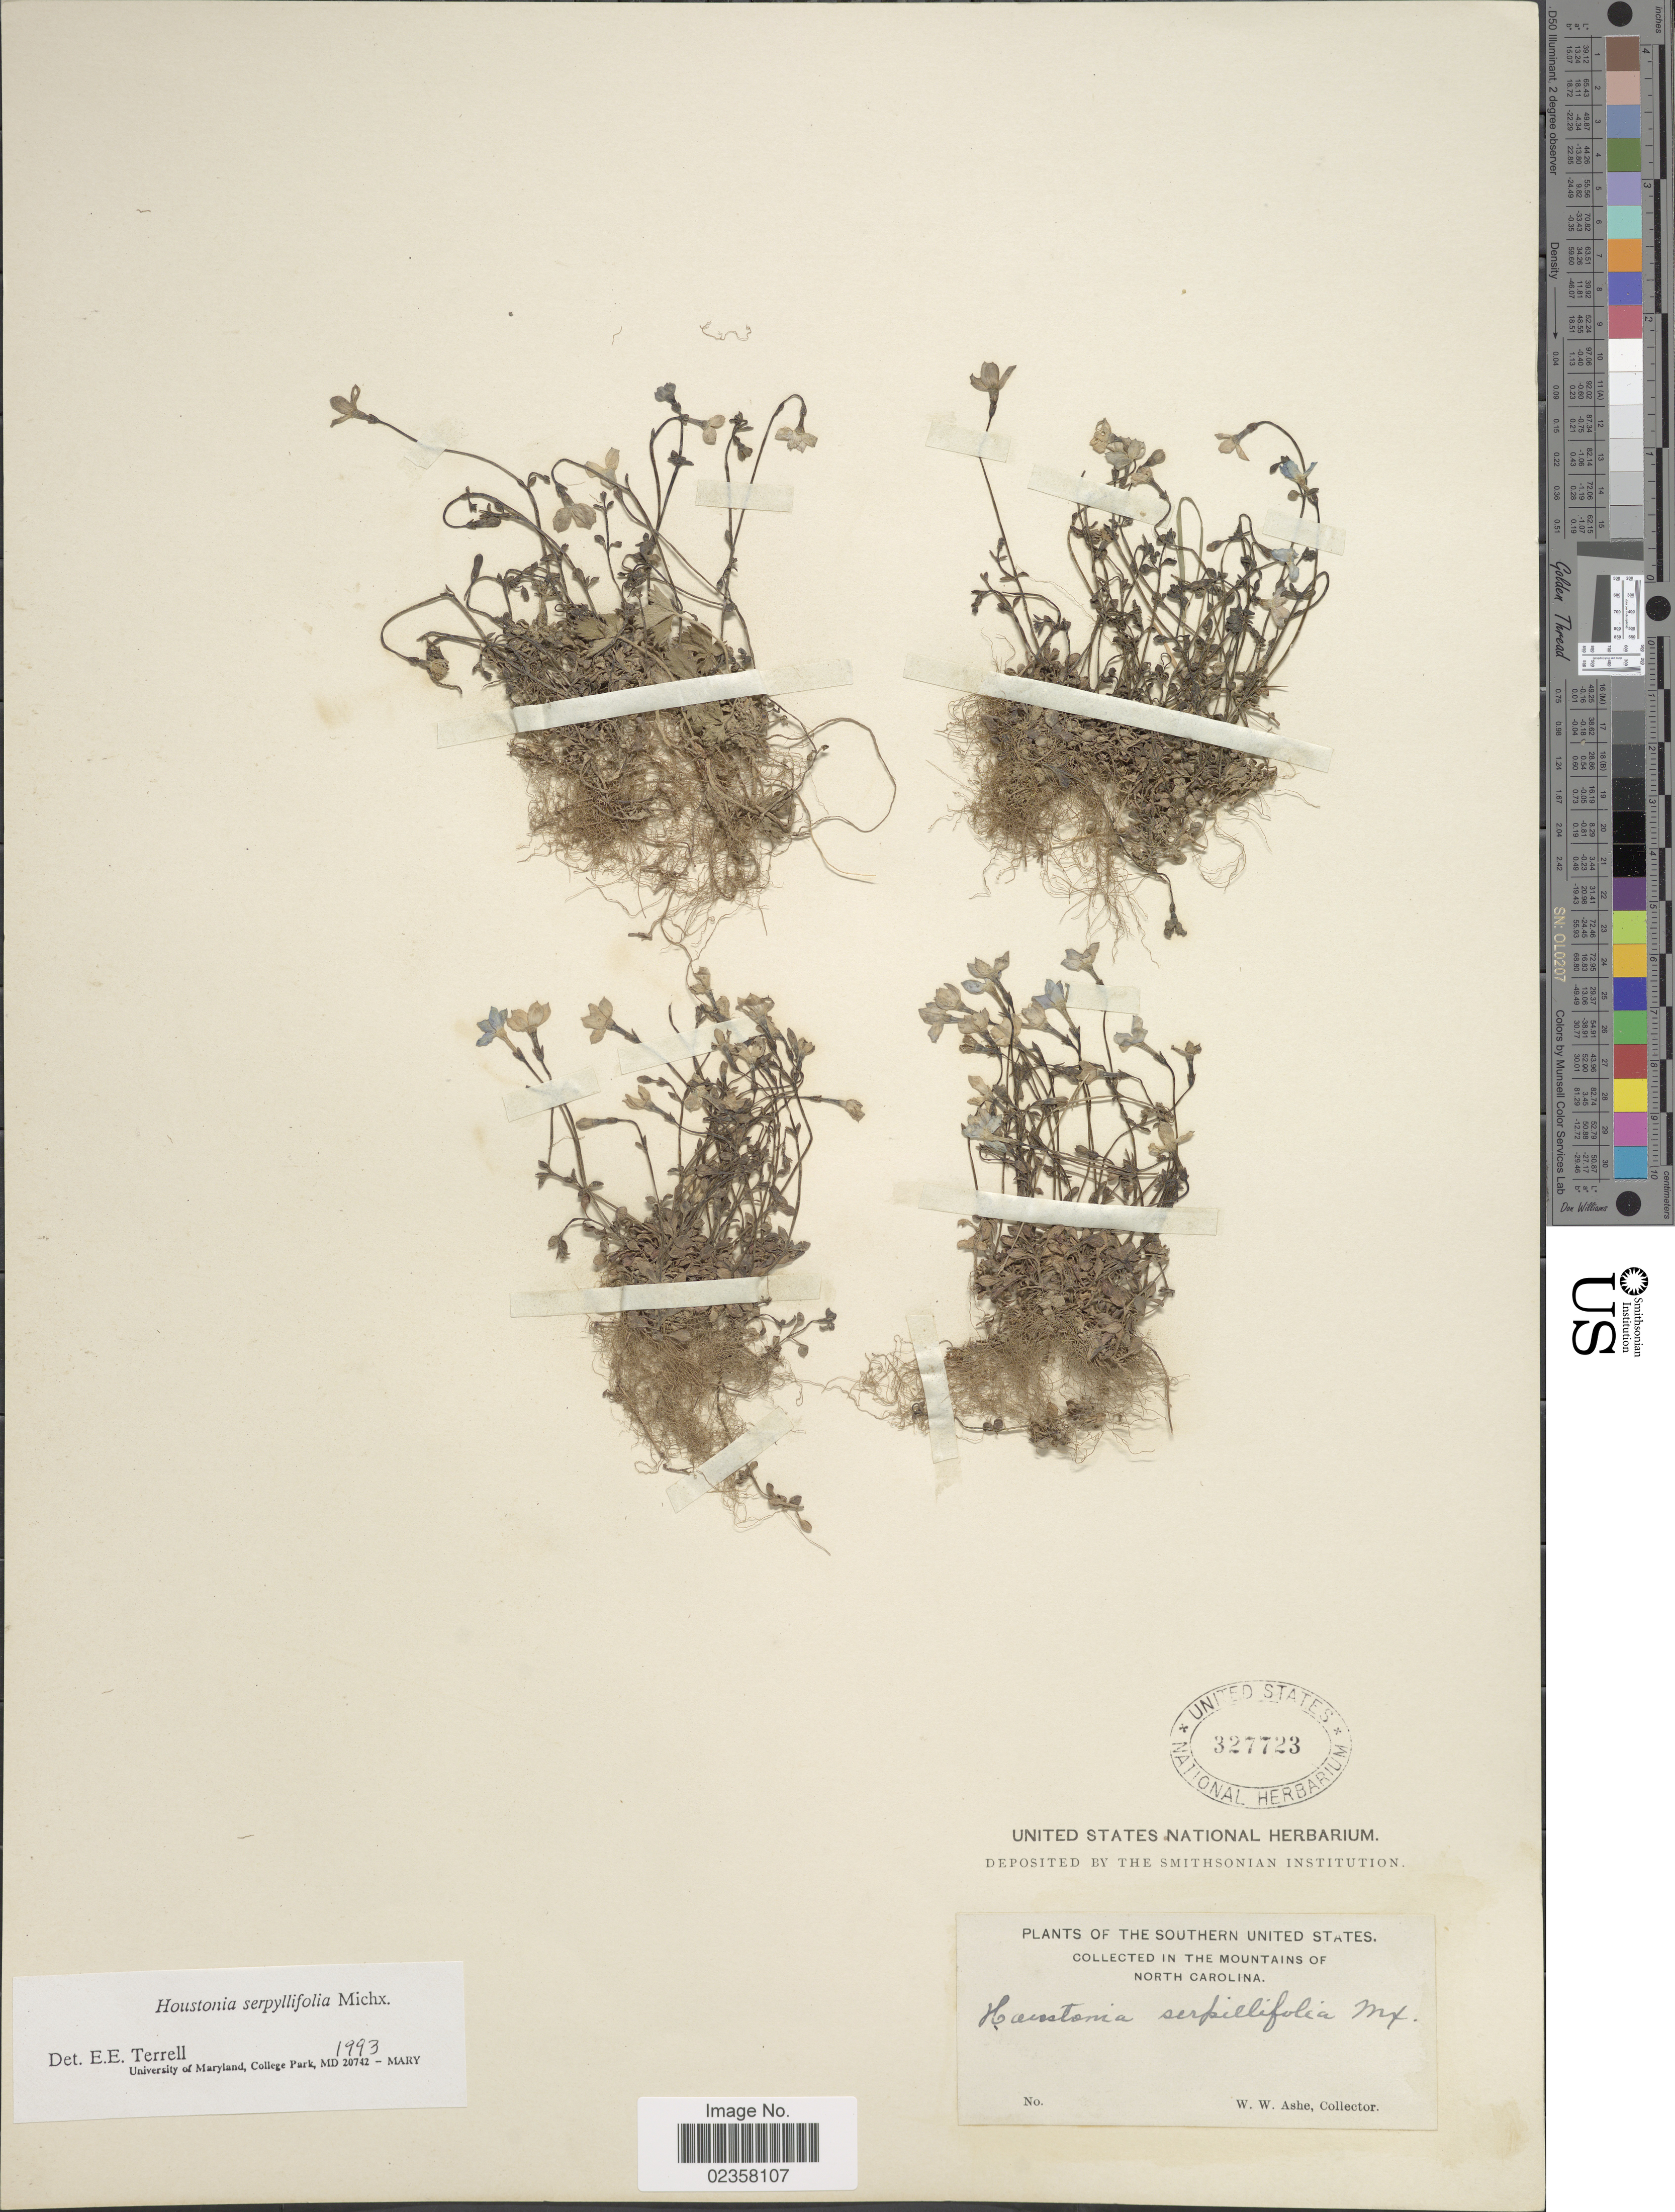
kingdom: Plantae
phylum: Tracheophyta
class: Magnoliopsida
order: Gentianales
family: Rubiaceae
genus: Houstonia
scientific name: Houstonia serpyllifolia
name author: Michx.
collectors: W. W. Ashe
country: United States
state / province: North Carolina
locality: Southern United States, in the mountains of North Carolina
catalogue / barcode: US 327723